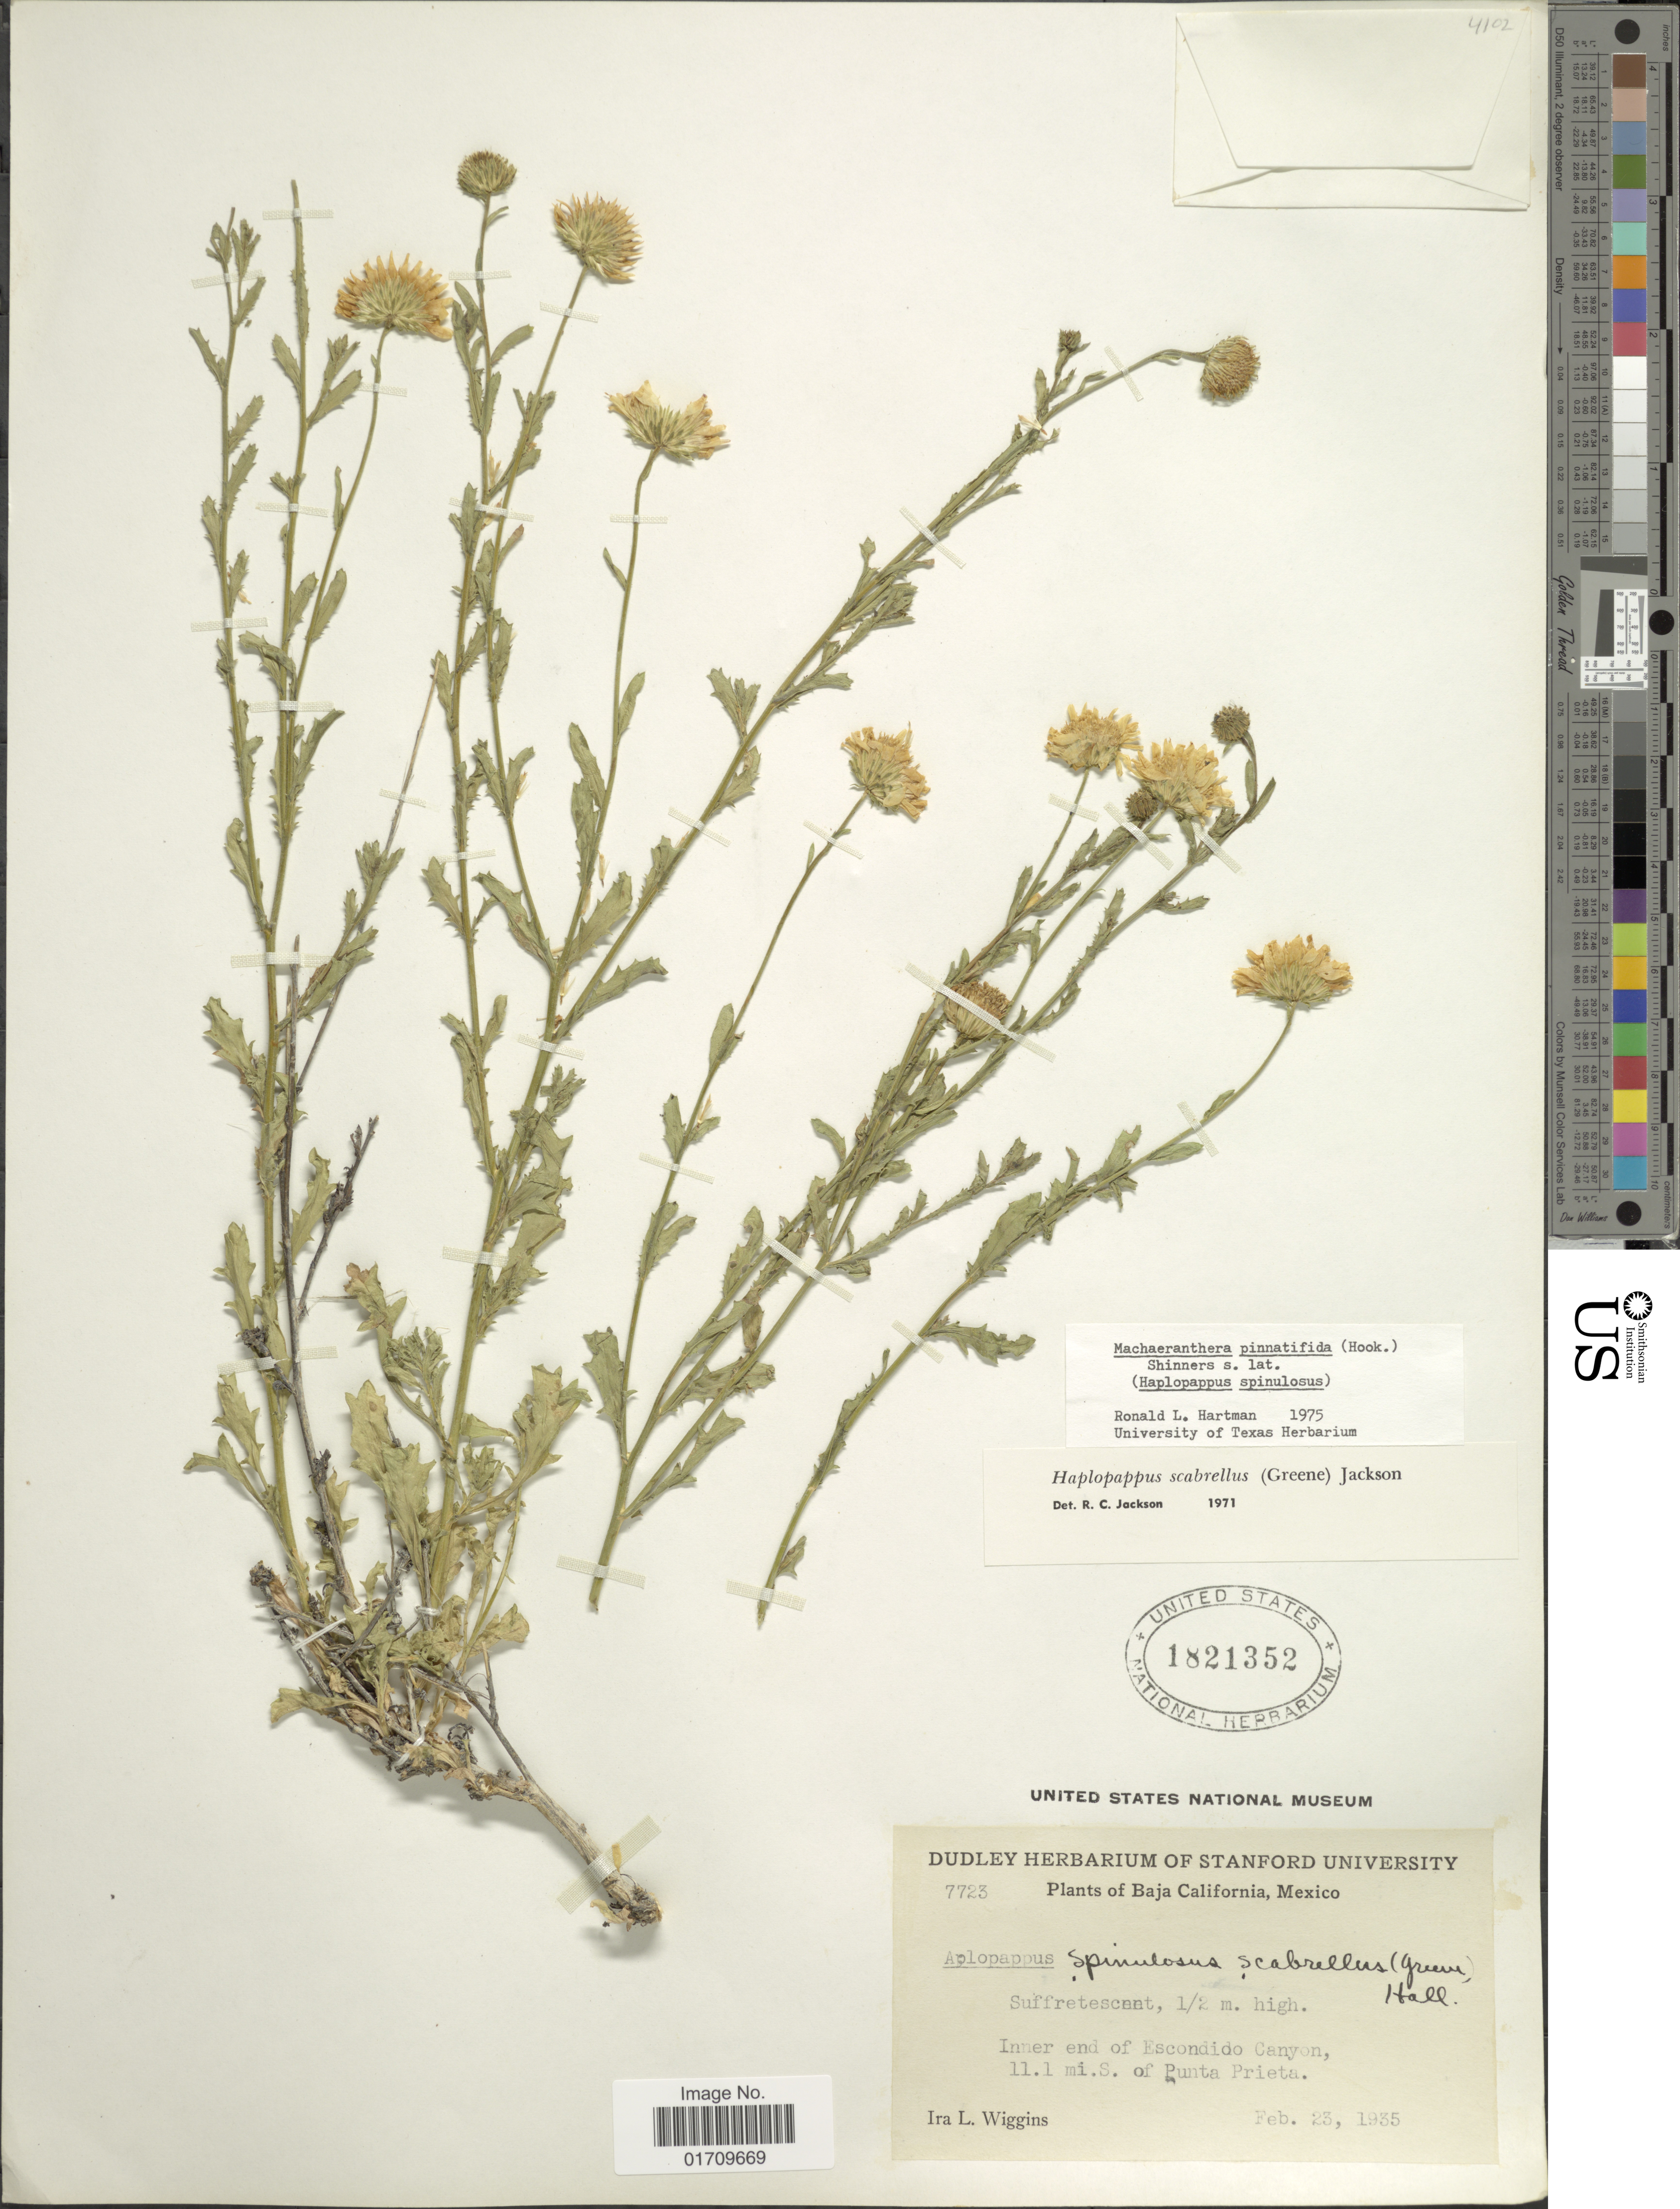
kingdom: Plantae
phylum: Tracheophyta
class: Magnoliopsida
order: Asterales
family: Asteraceae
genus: Machaeranthera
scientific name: Machaeranthera pinnatifida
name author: (Hook.) Shinners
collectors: I. L. Wiggins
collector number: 7723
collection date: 1935-02-23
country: Mexico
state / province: Baja California Sur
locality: Inner end of Escondido Canyon, 11.1 mi. S. of Punta Prieta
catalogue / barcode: US 1821352